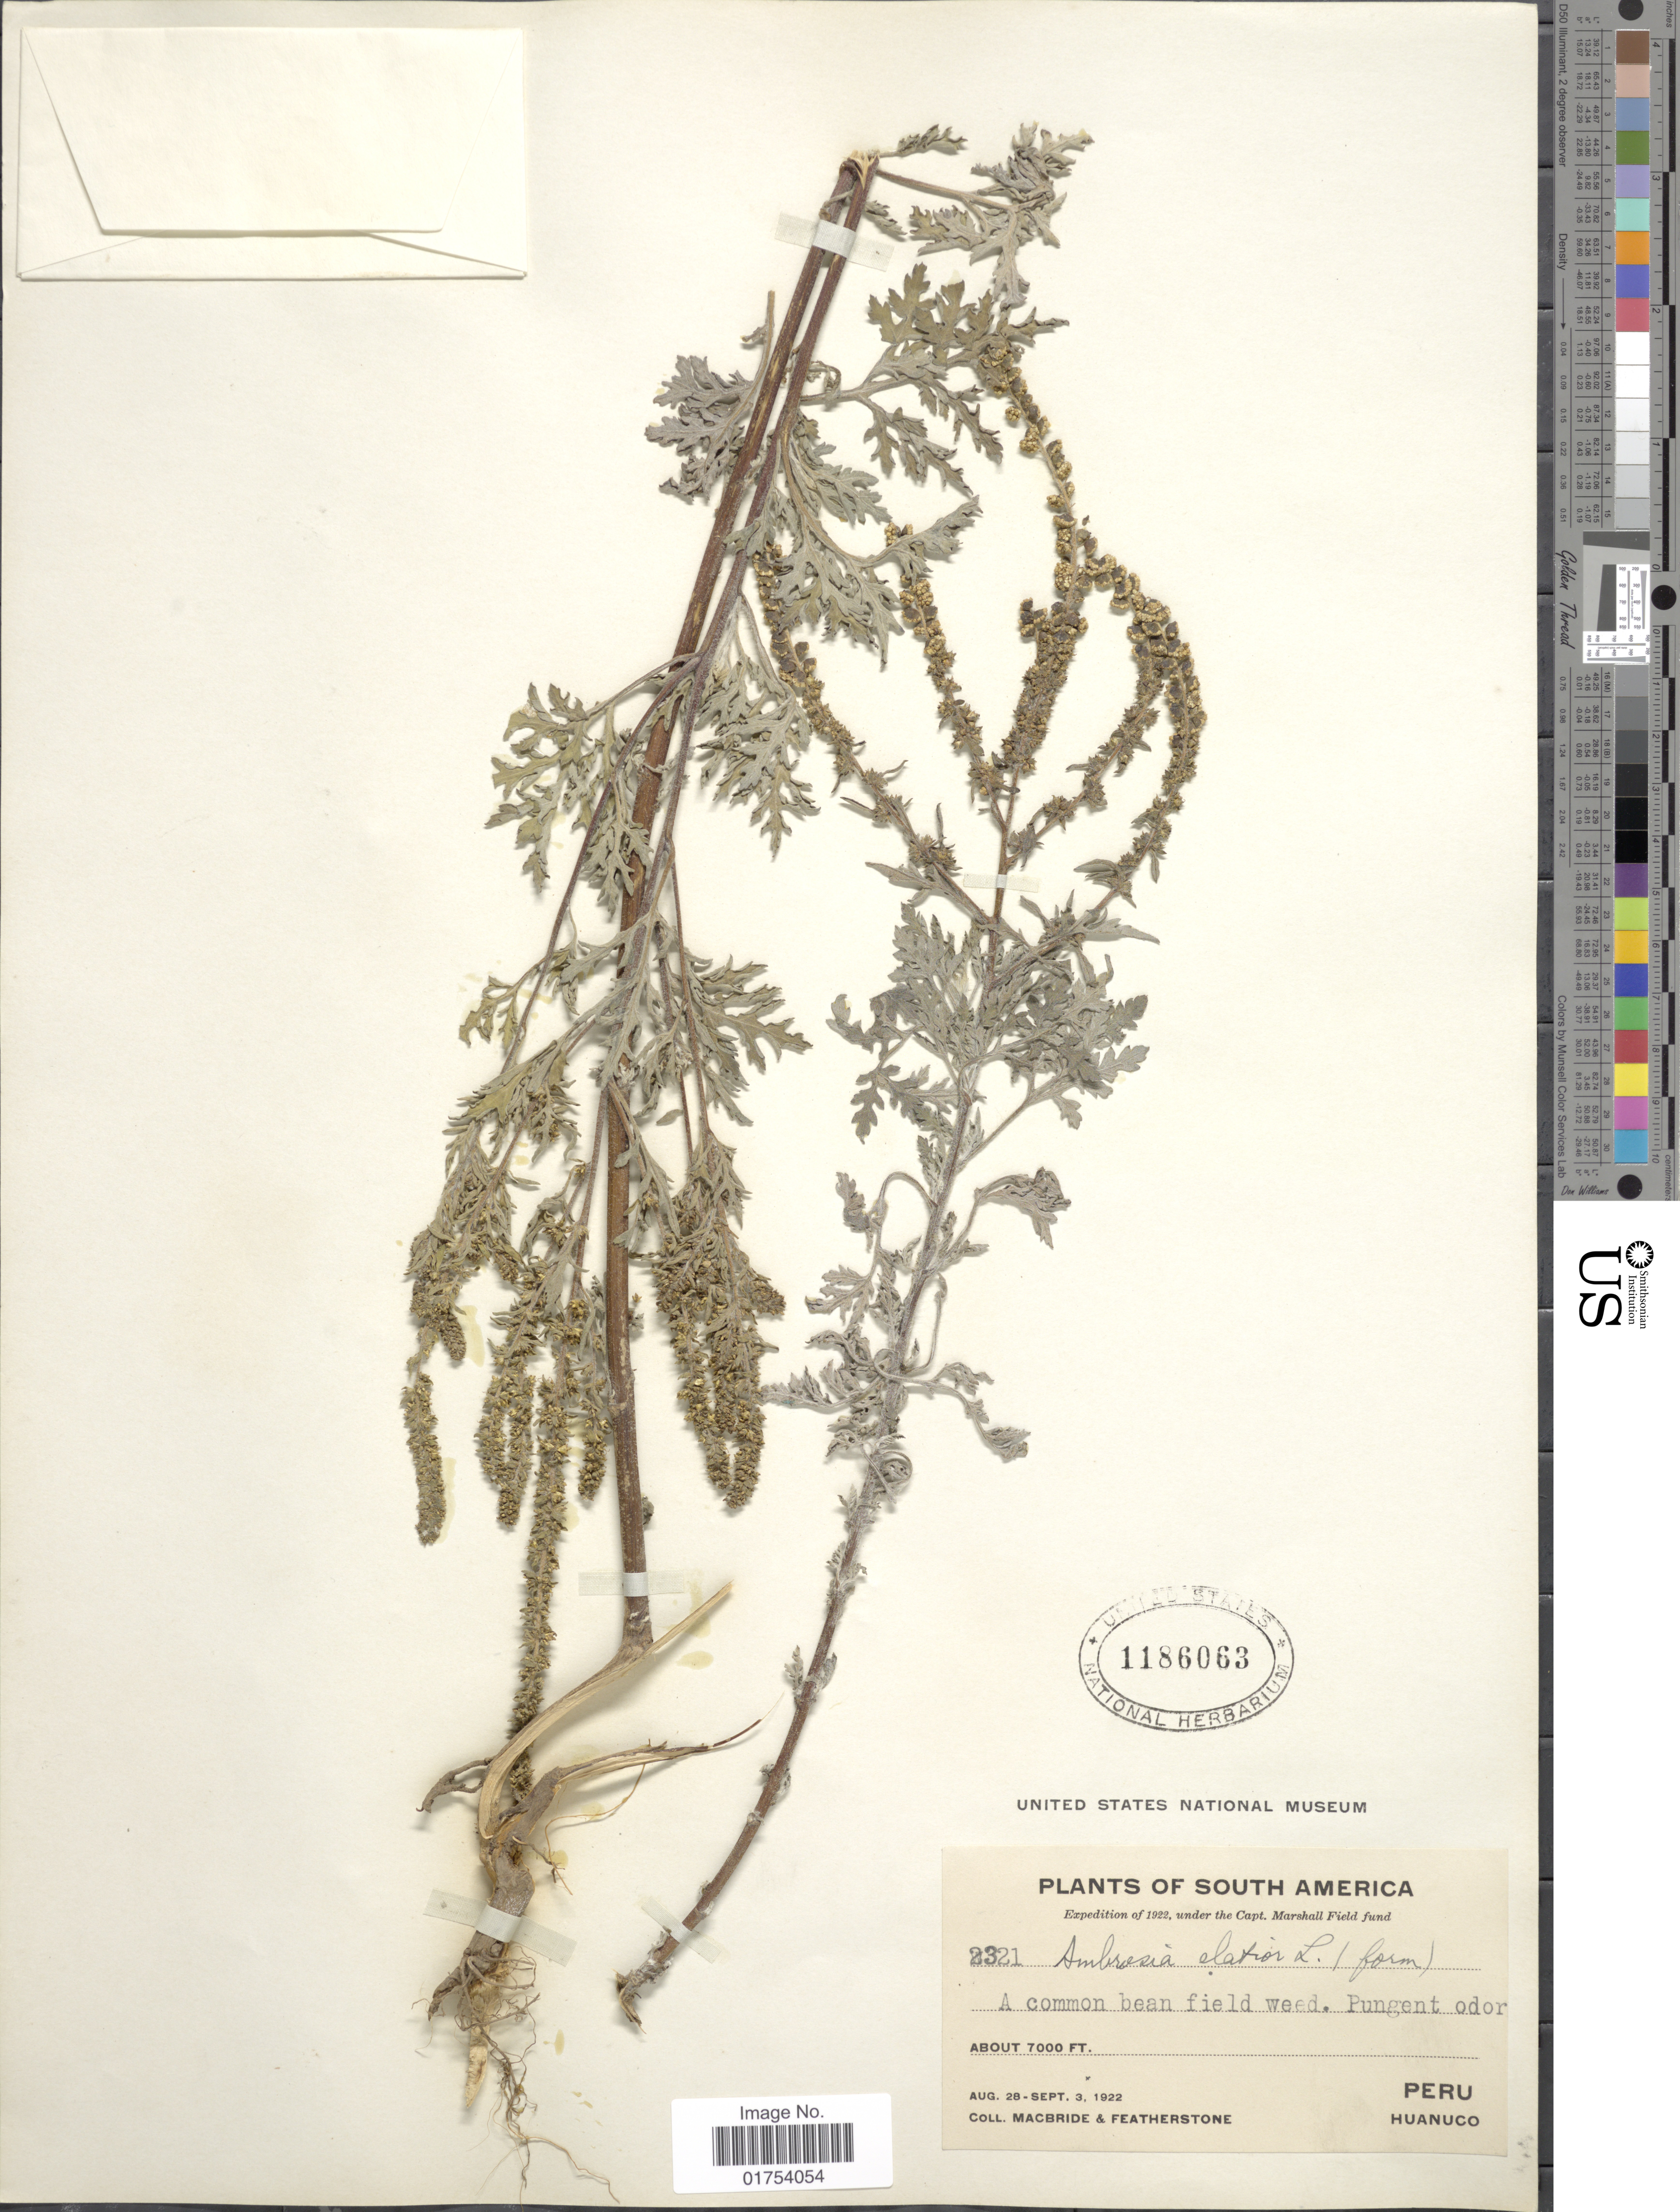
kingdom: Plantae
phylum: Tracheophyta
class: Magnoliopsida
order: Asterales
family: Asteraceae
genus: Ambrosia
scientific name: Ambrosia elatior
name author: L.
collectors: J. F. Macbride & -. Featherstone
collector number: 2321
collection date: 1922-08-28/1922-09-03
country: Peru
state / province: Huánuco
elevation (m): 2134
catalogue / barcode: US 1186063